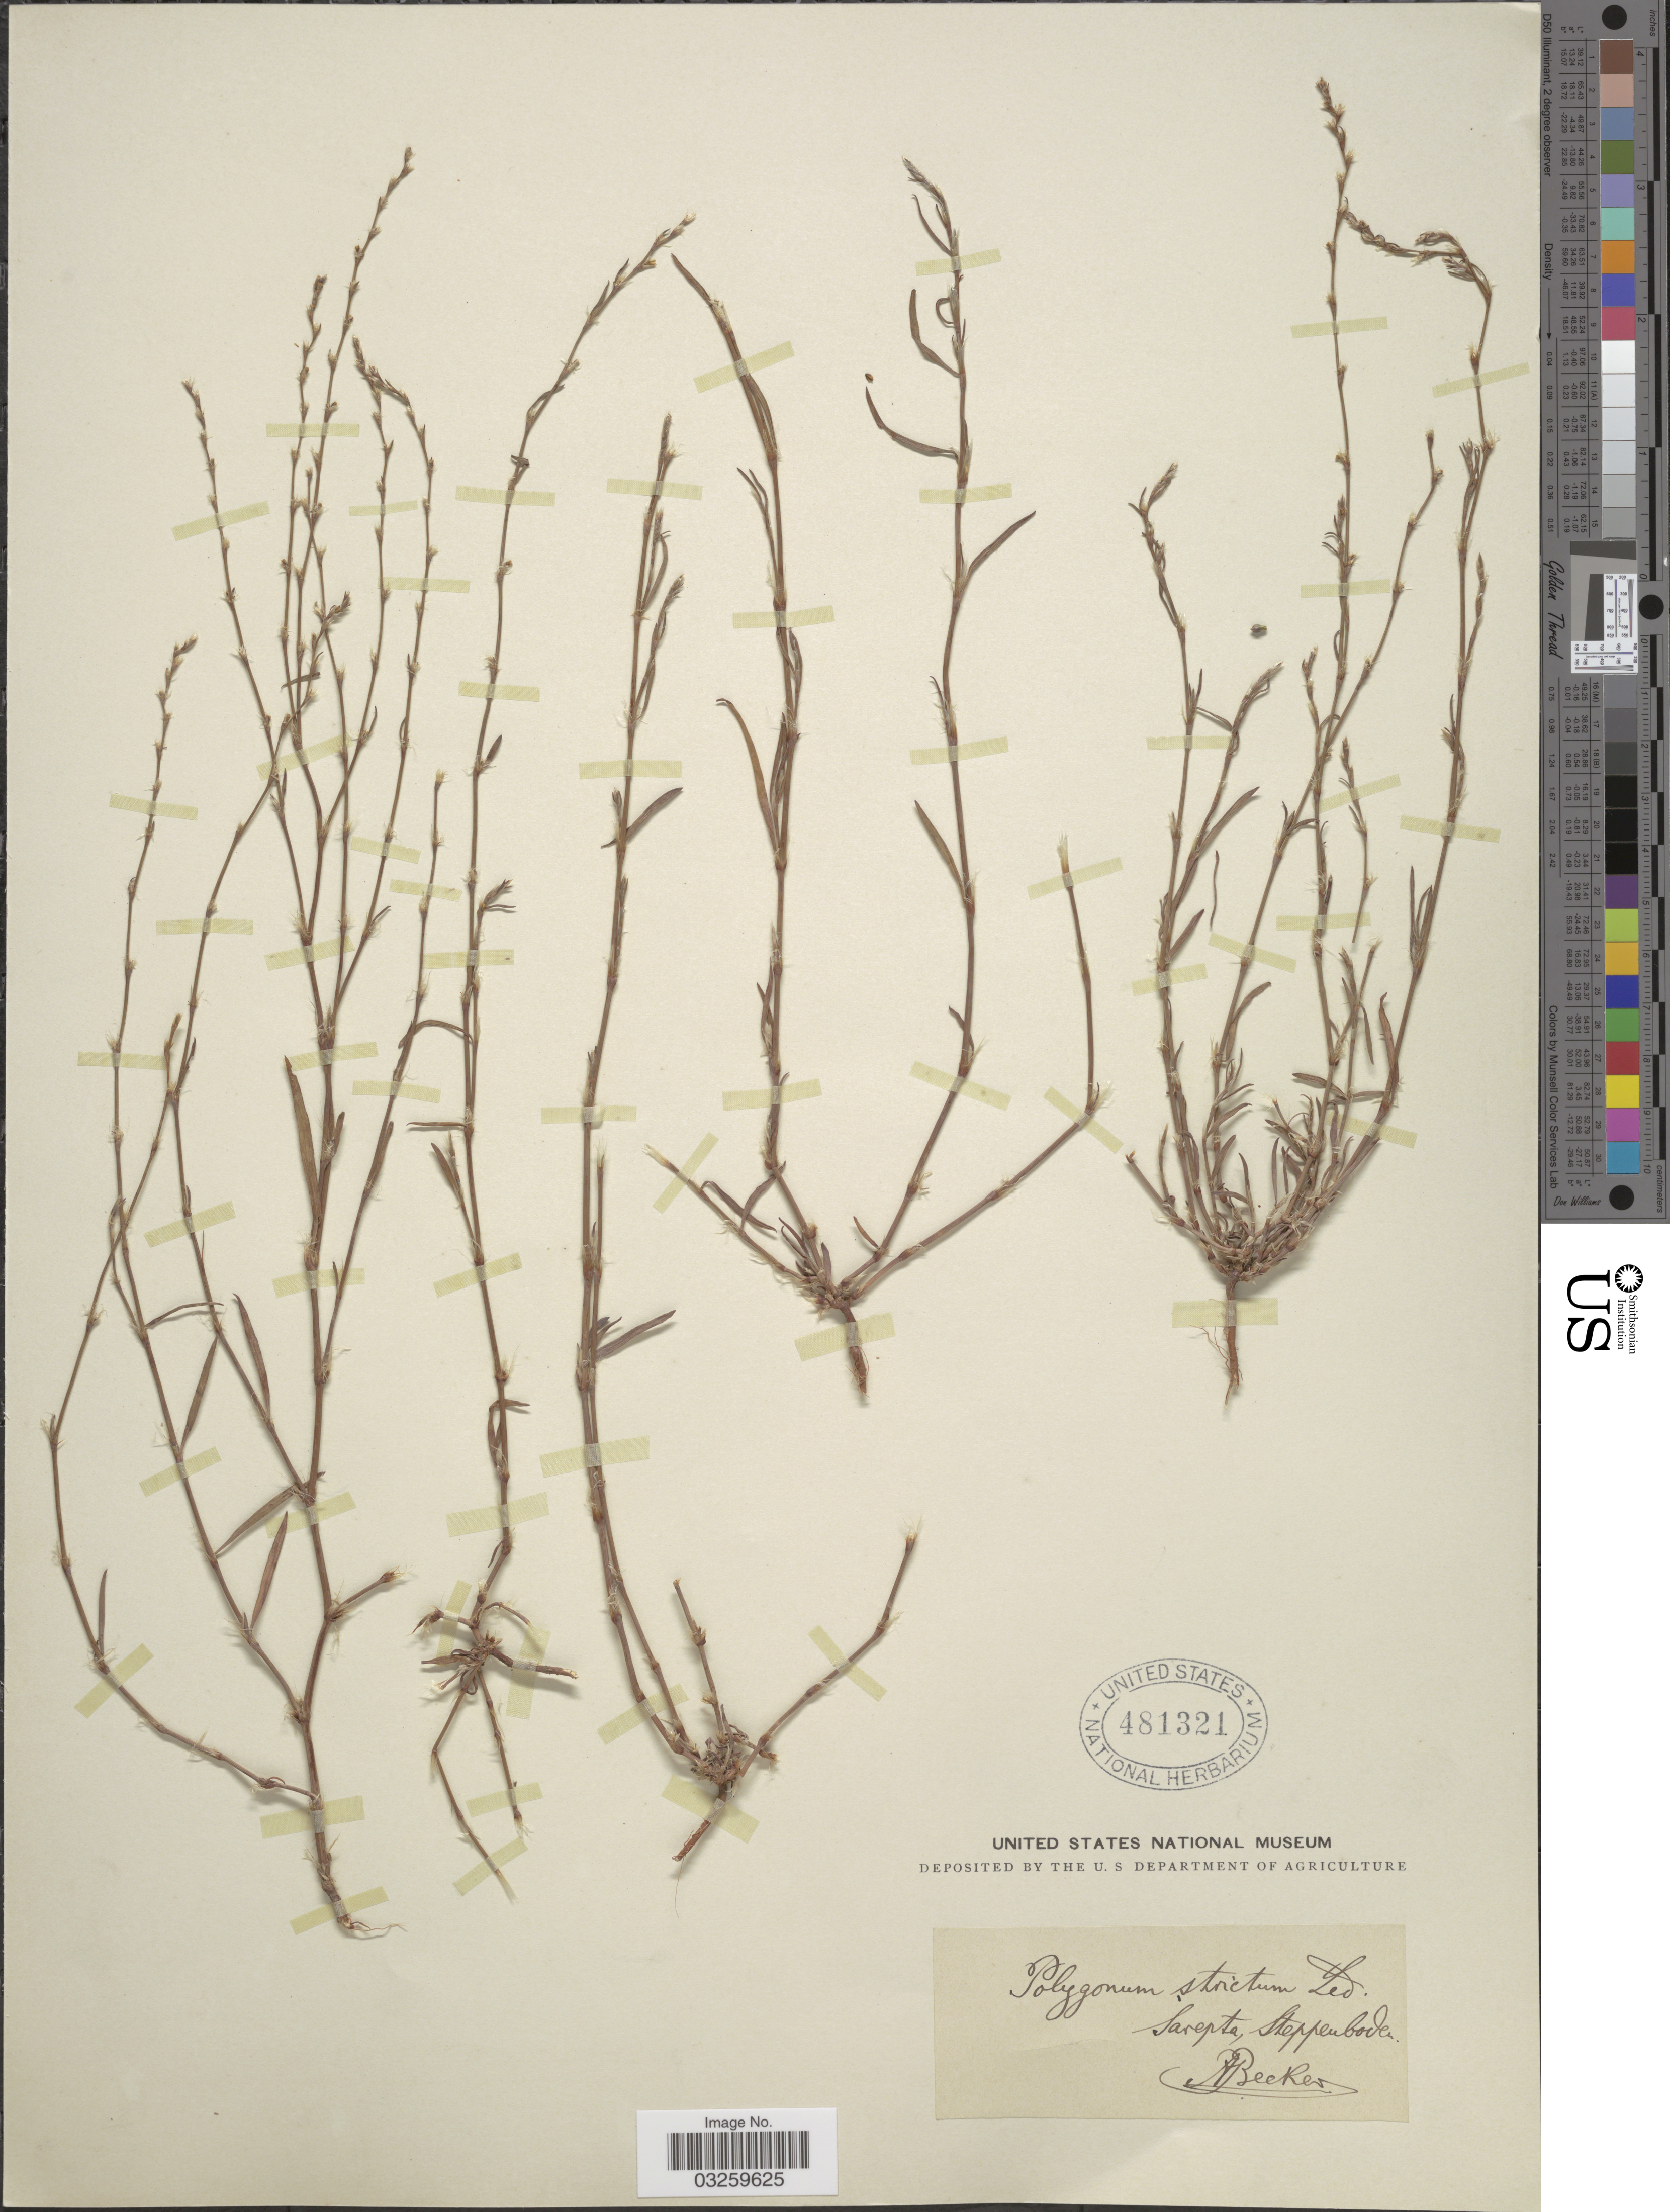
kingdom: Plantae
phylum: Tracheophyta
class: Magnoliopsida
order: Caryophyllales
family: Polygonaceae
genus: Polygonum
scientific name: Polygonum strictum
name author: All.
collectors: A. Becker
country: Russian Federation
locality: Sarepta, Steppenboden.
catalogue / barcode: US 481321